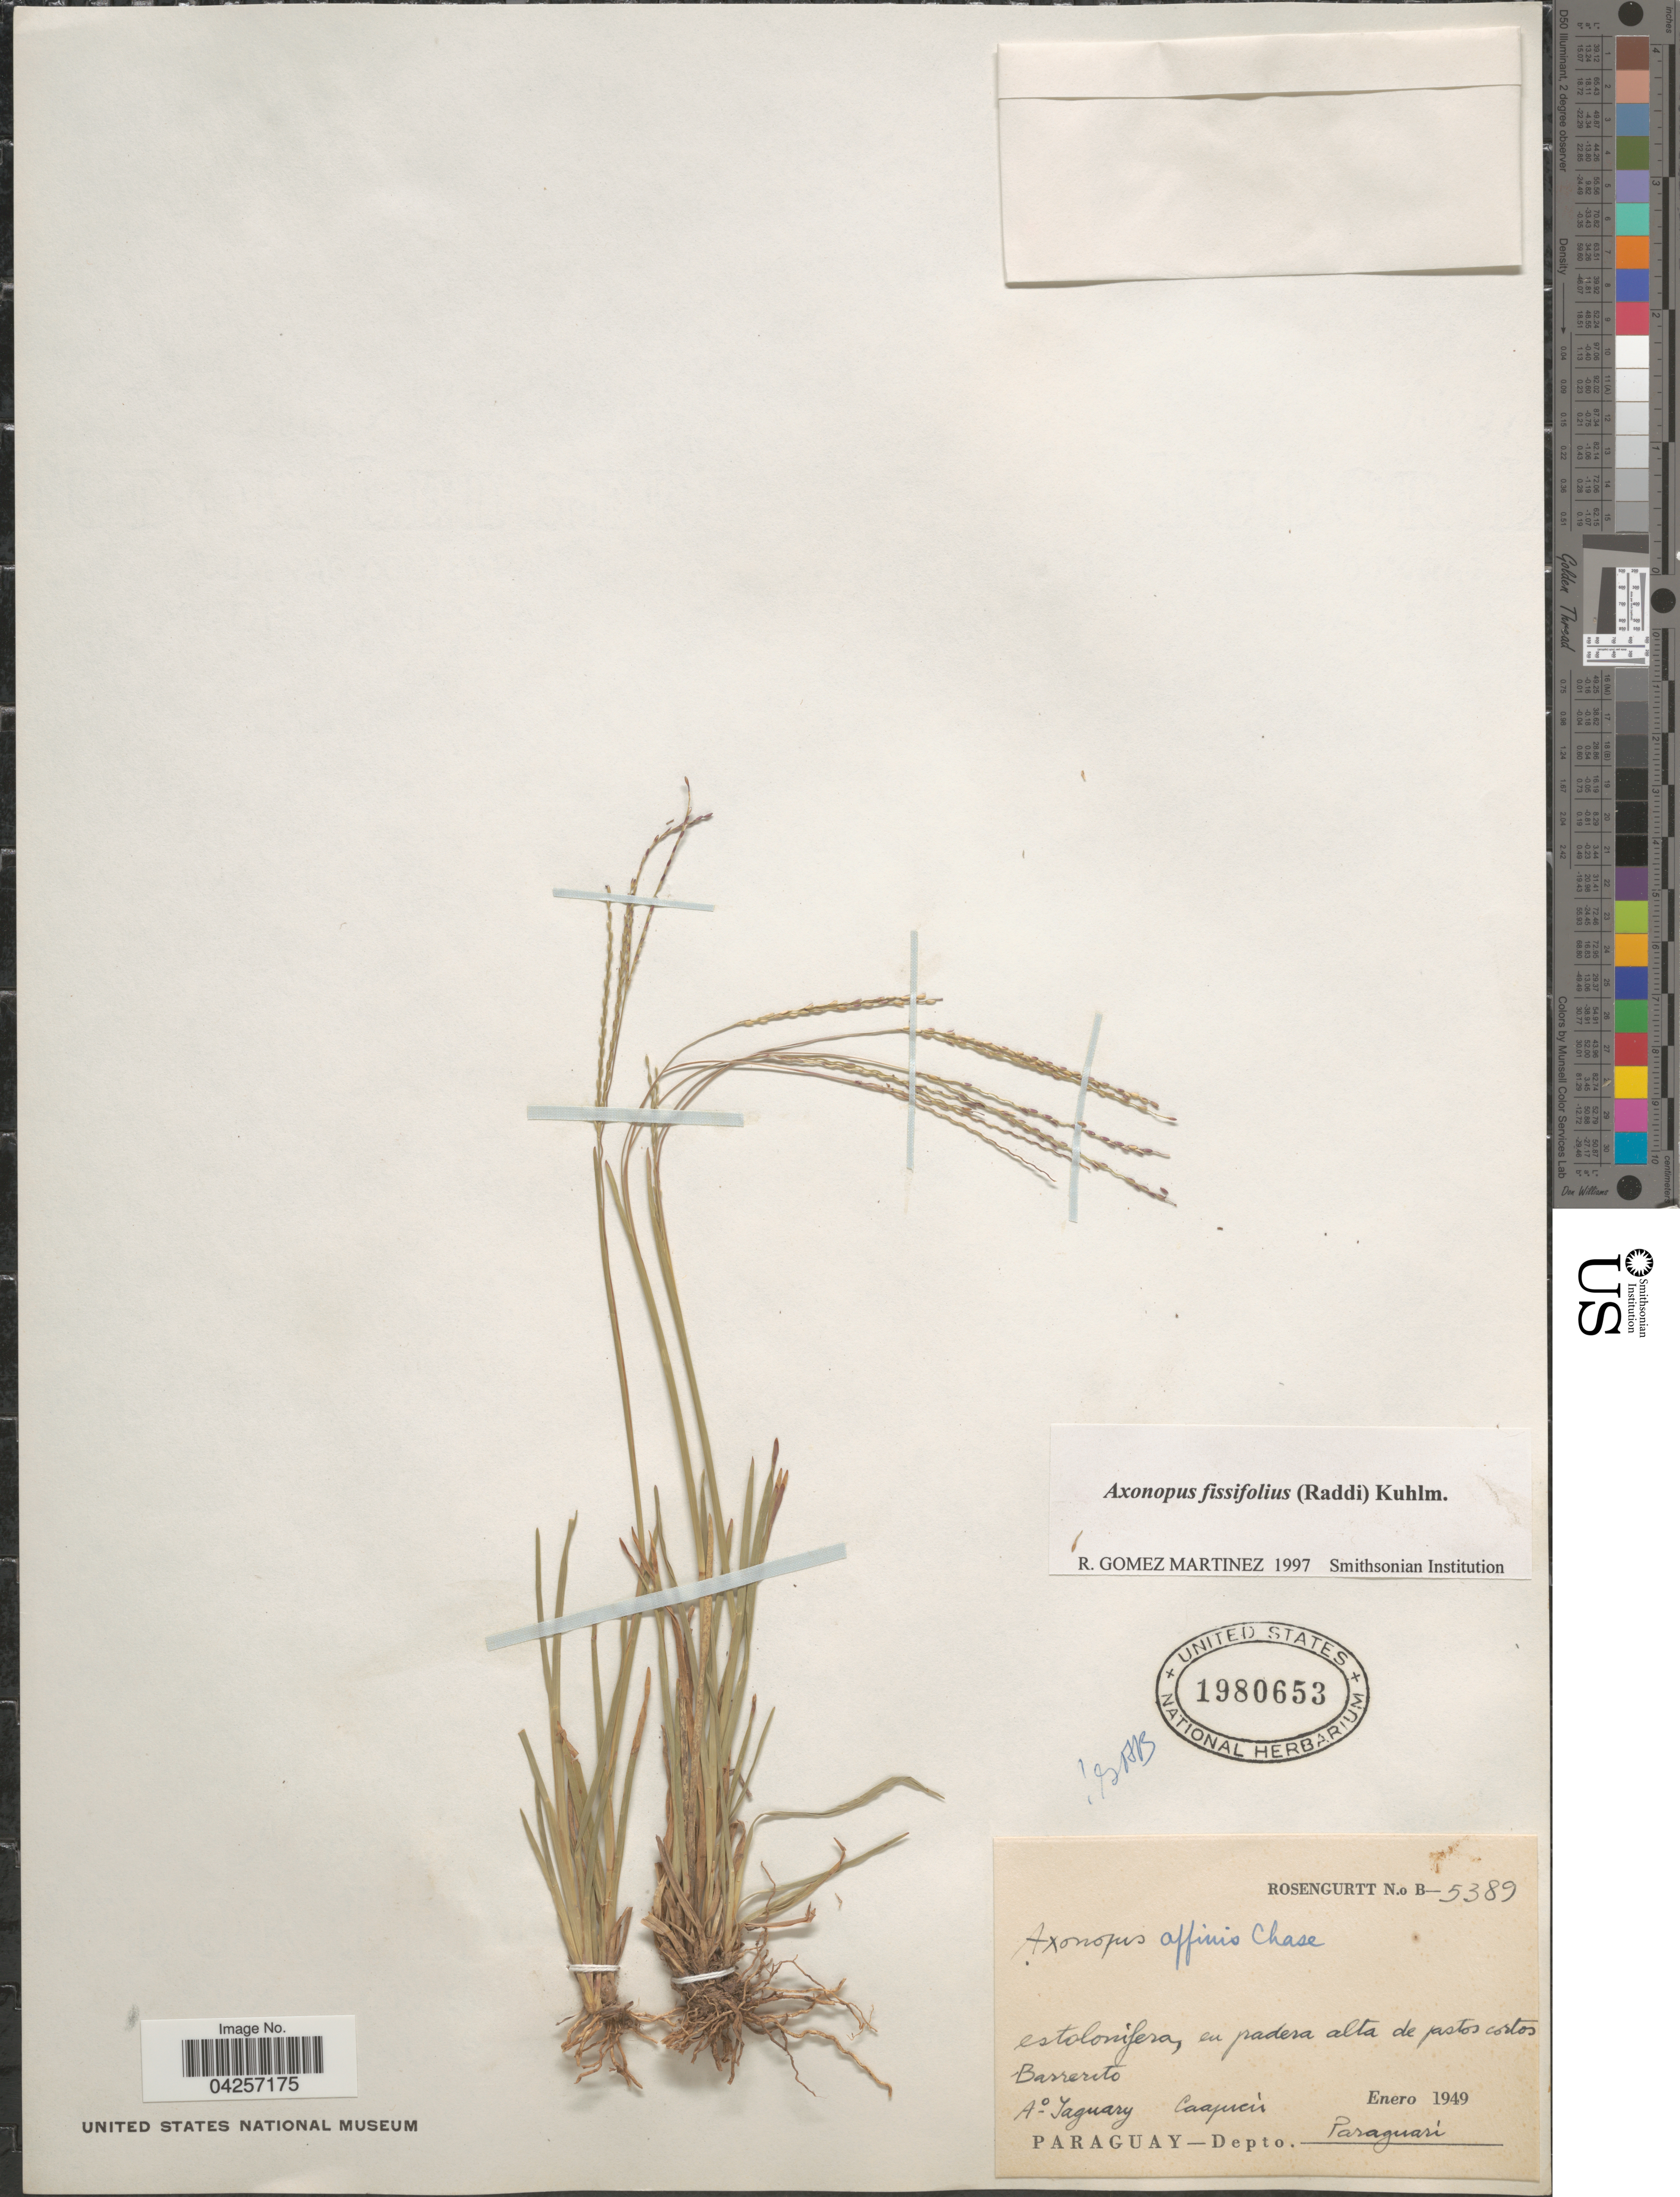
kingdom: Plantae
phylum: Tracheophyta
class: Liliopsida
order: Poales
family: Poaceae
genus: Axonopus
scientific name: Axonopus fissifolius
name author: (Raddi) Kuhlm.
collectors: Rosengurtt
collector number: B-5389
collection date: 1949-01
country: Paraguay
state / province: Paraguari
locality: A° Jaguary Caapucú. Depto. Paraguari.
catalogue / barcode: US 1980653